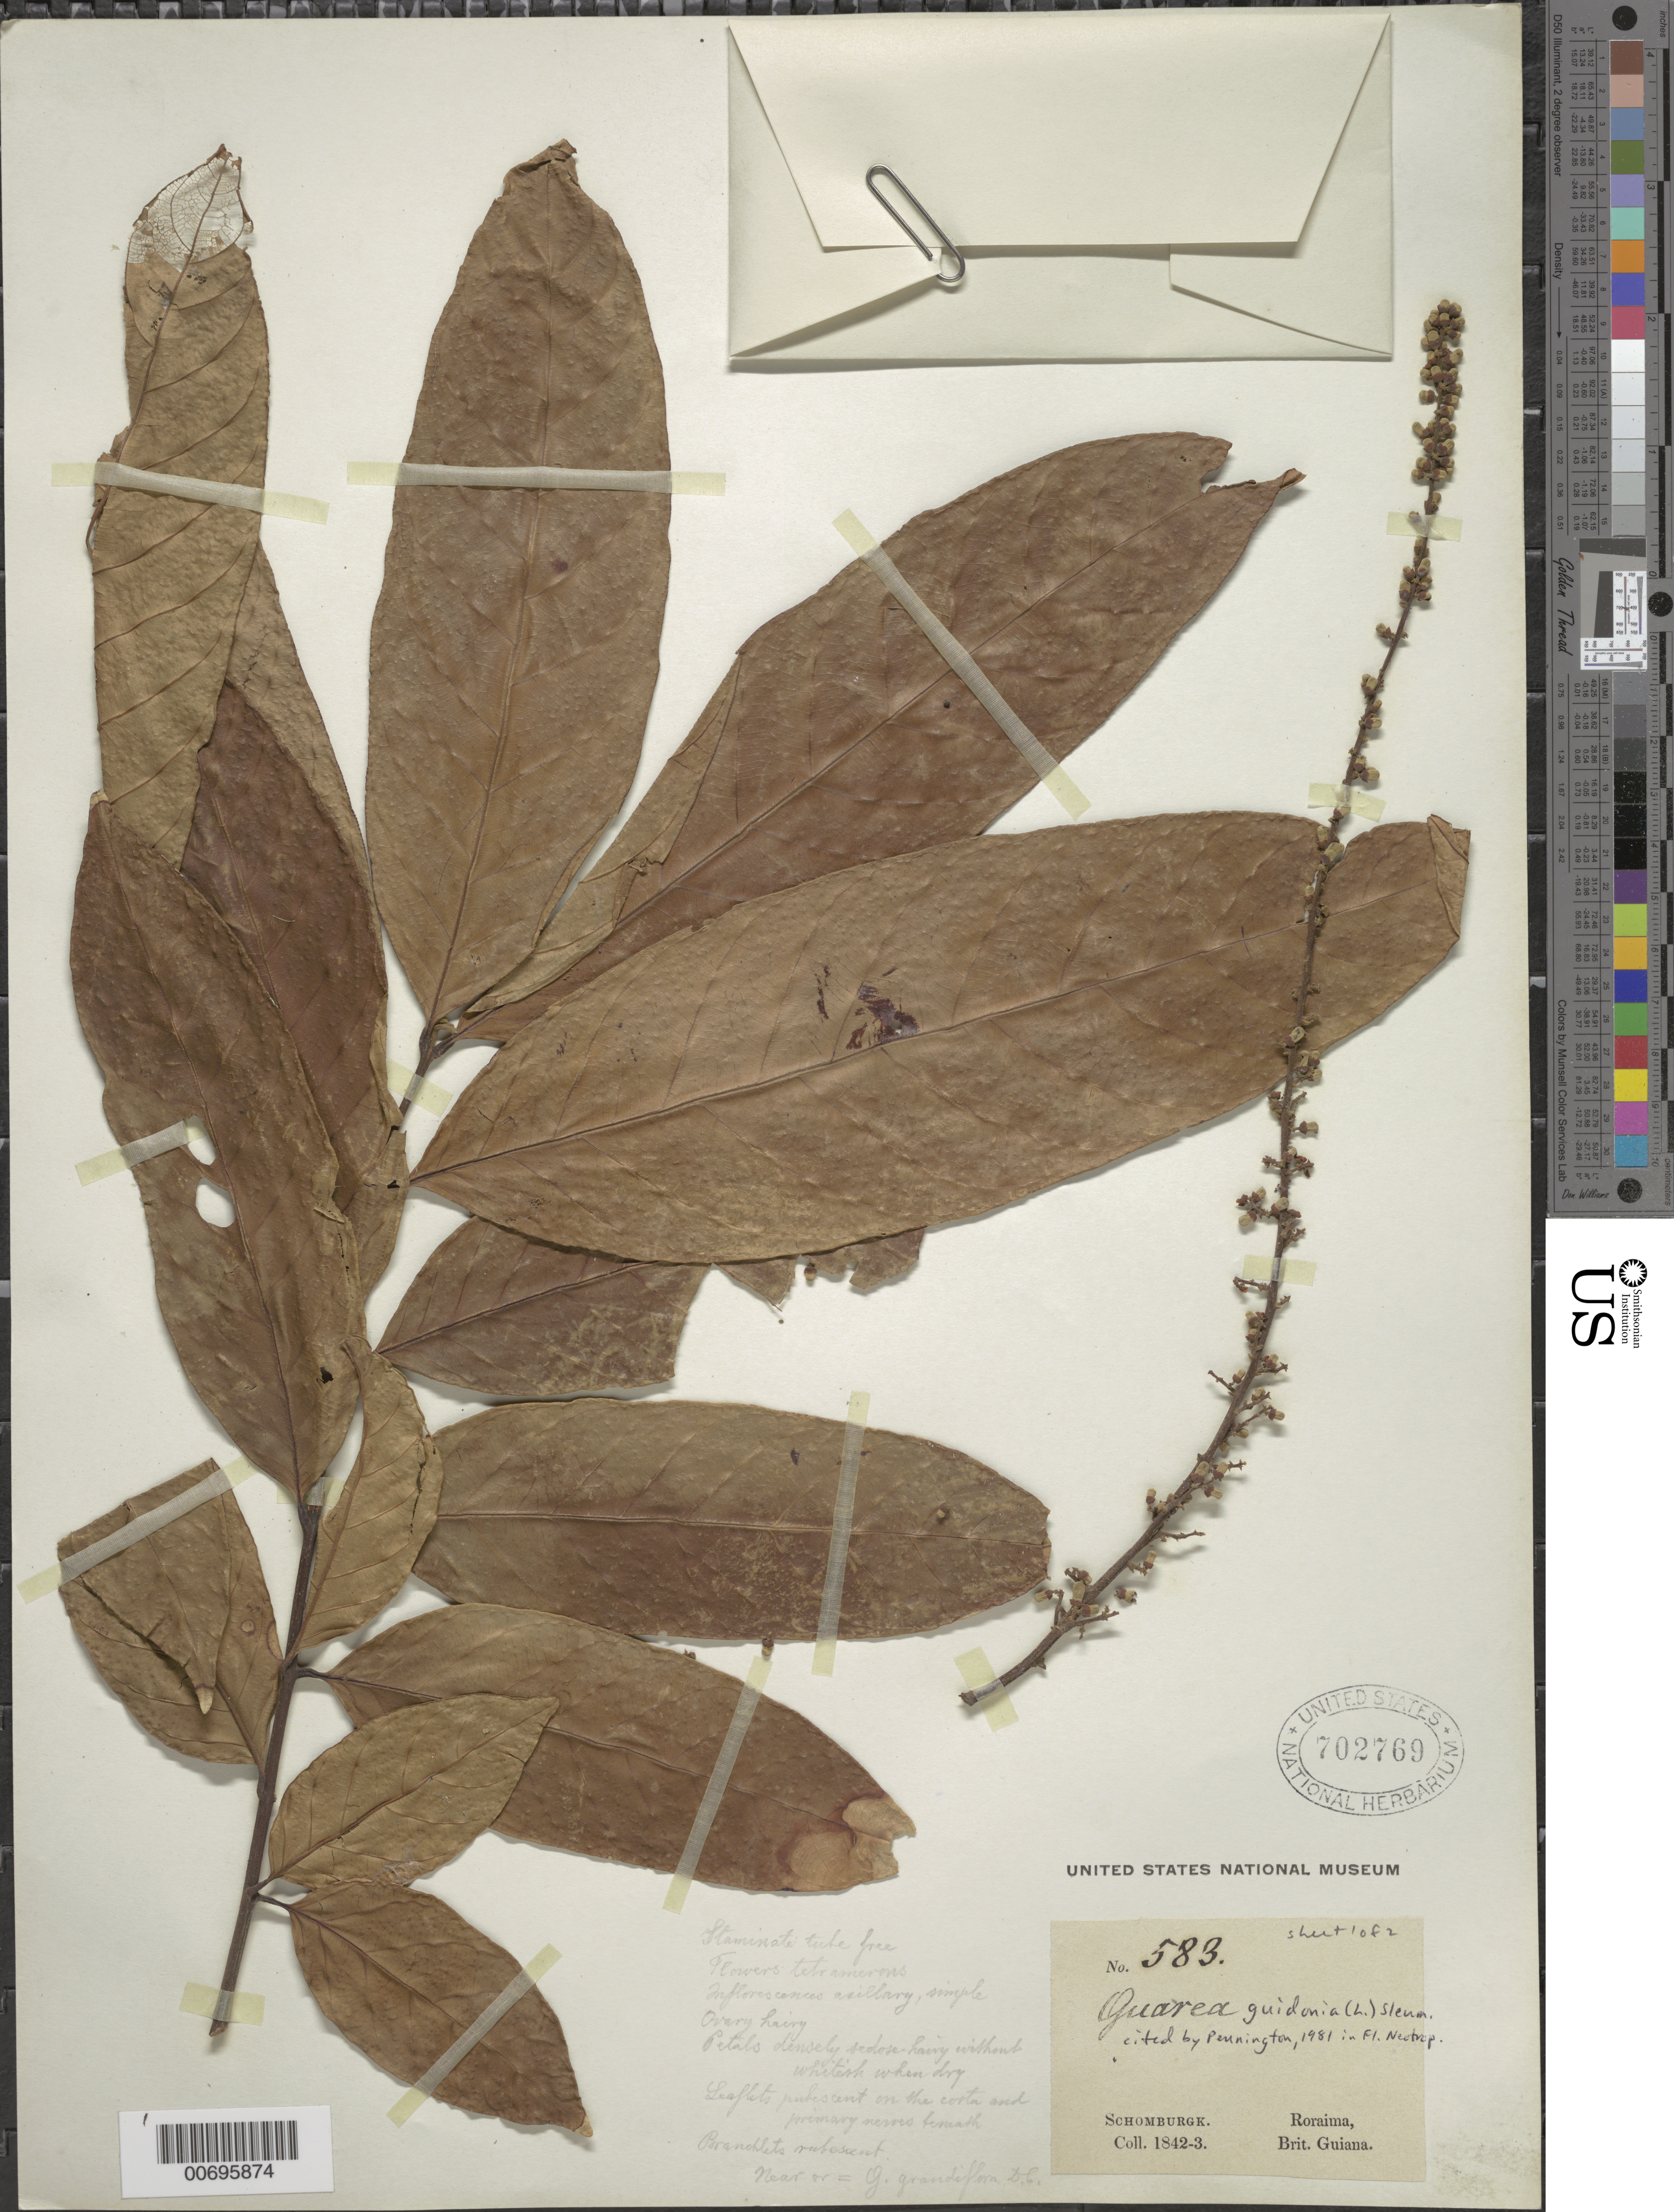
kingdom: Plantae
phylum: Tracheophyta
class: Magnoliopsida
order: Sapindales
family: Meliaceae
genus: Guarea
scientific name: Guarea guidonia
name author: (L.) Sleumer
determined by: Pennington, T. D., (K)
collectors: R. H. Schomburgk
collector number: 583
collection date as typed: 1842 to 1843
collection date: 1842/1843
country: Guyana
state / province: Cuyuni-Mazaruni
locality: Mt. Roraima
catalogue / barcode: US 702769